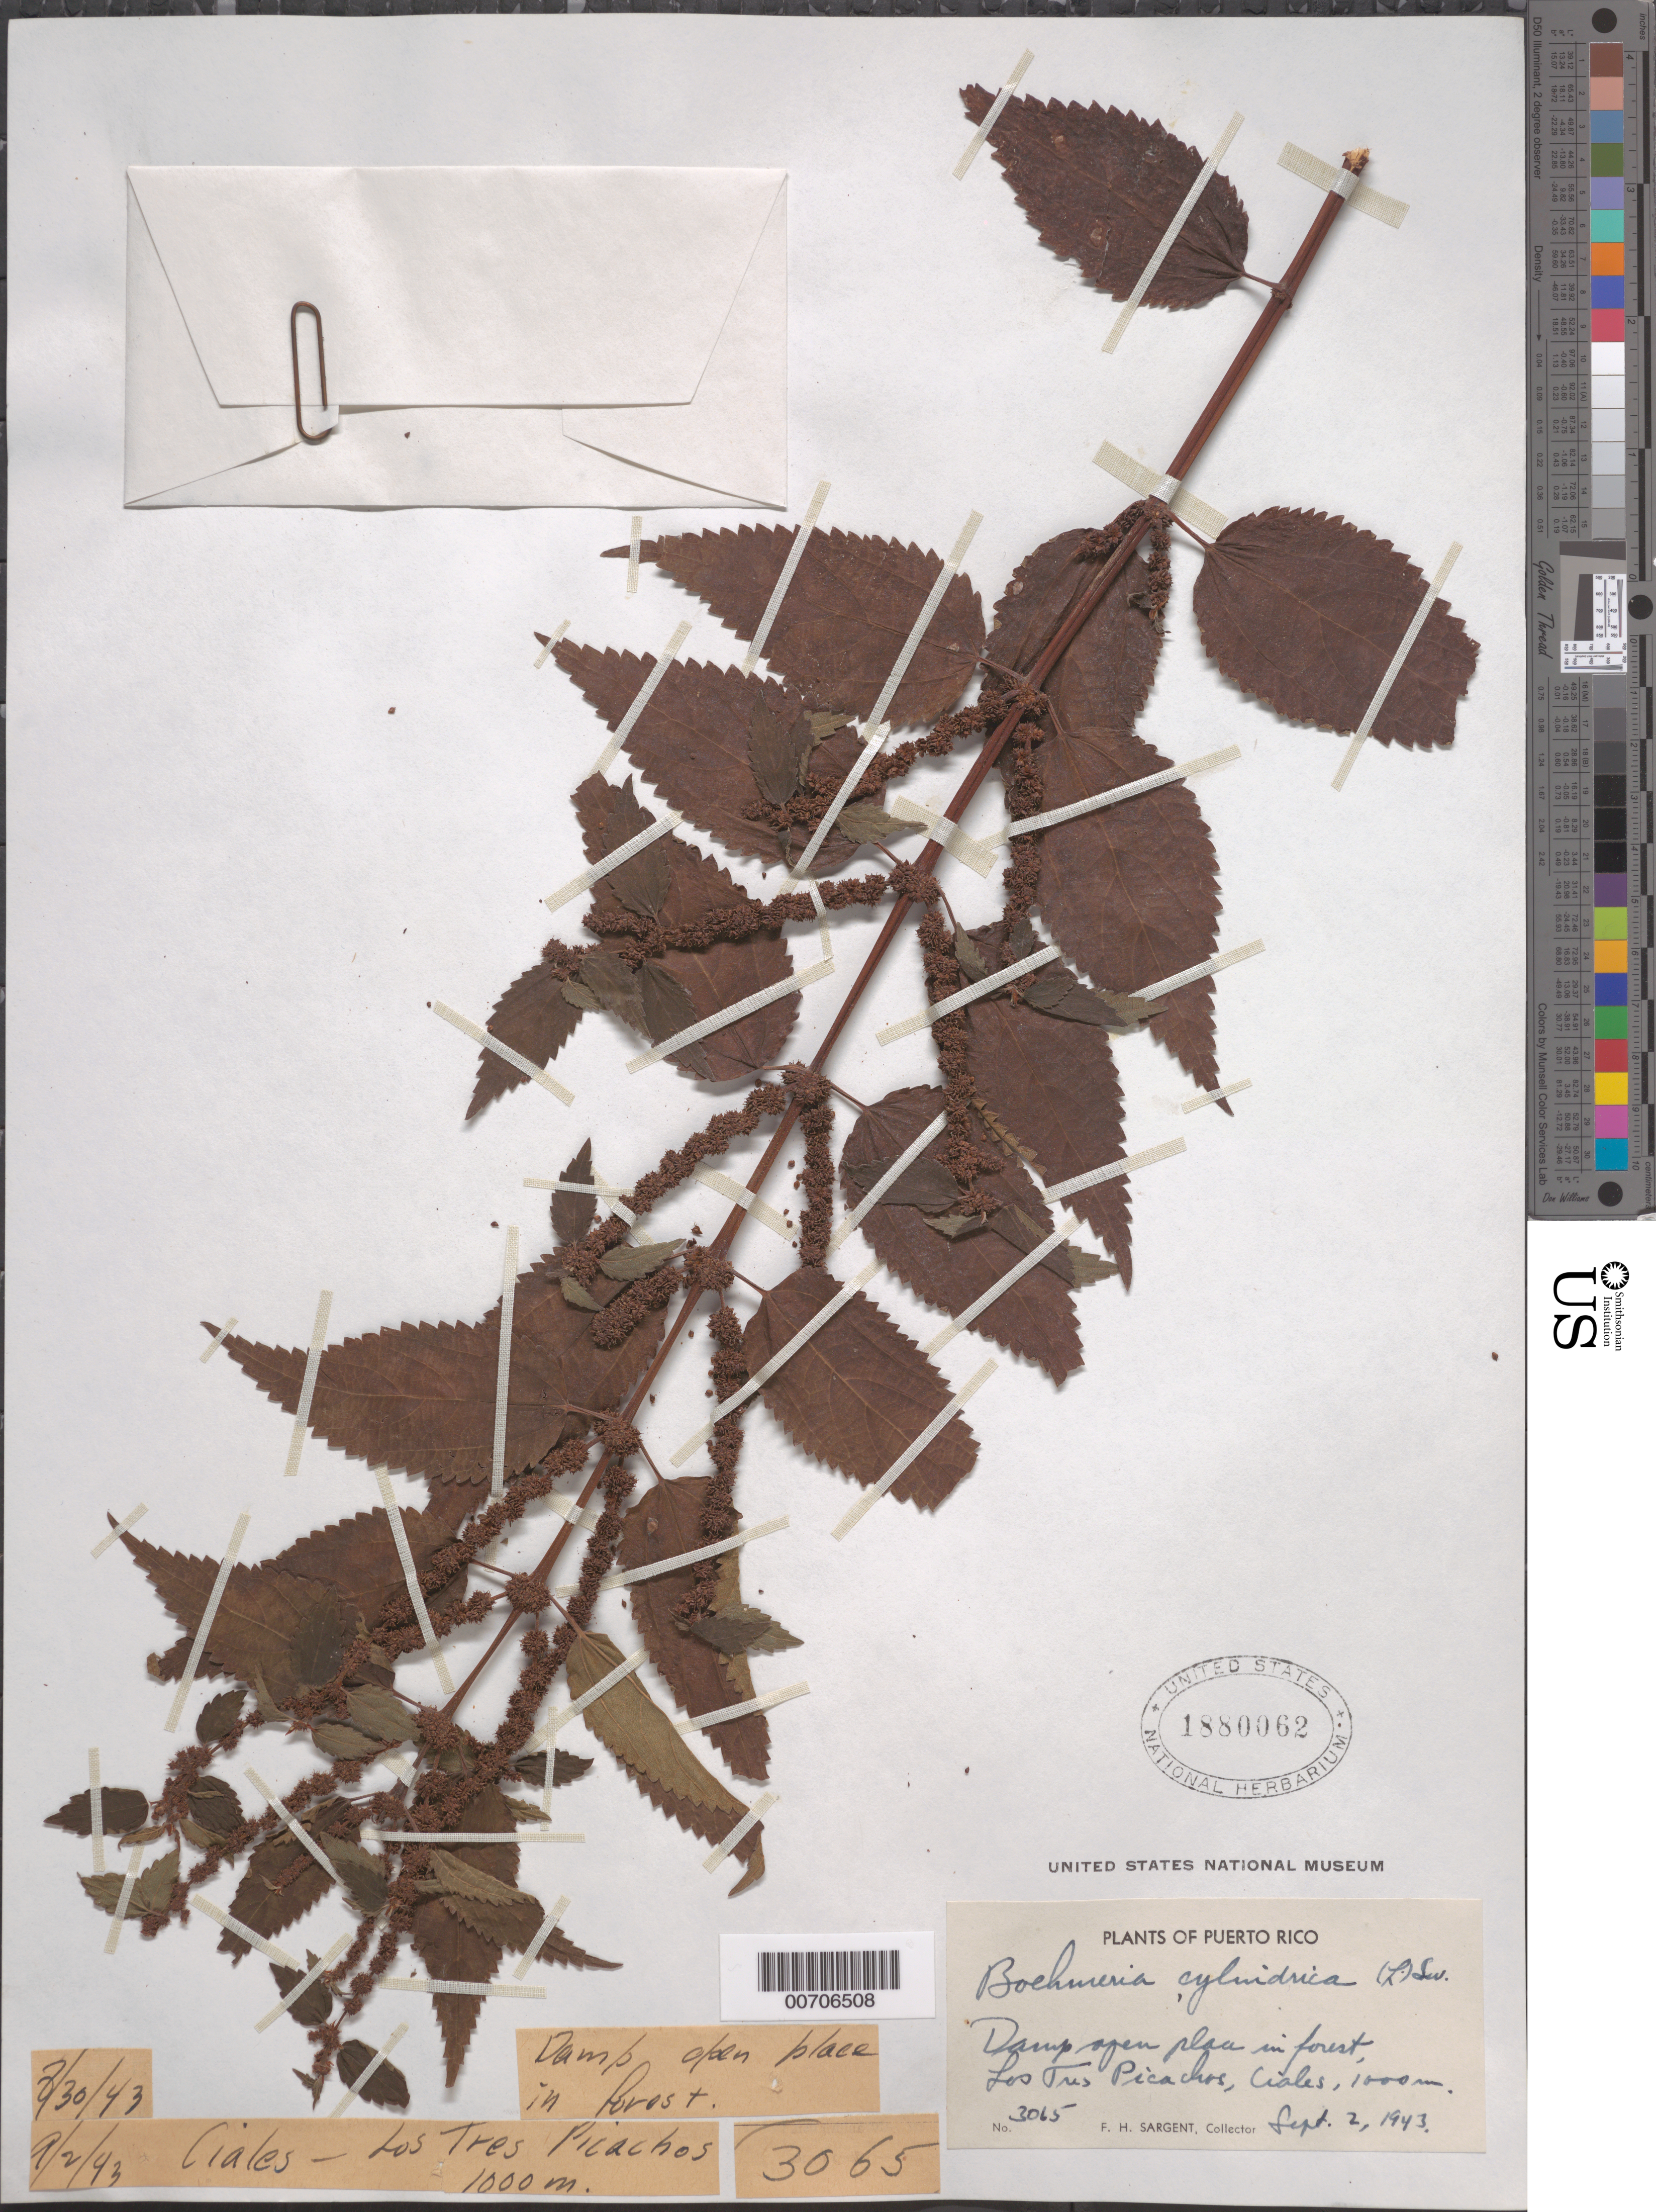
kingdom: Plantae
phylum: Tracheophyta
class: Magnoliopsida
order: Rosales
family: Urticaceae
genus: Boehmeria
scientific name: Boehmeria cylindrica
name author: (L.) Sw.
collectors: F. H. Sargent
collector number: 3065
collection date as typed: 02 Sep 1943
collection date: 1943-09-02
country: Puerto Rico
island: Greater Antilles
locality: Los Tres Piachos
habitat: Damp open place in forest.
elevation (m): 1000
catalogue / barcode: US 1880062